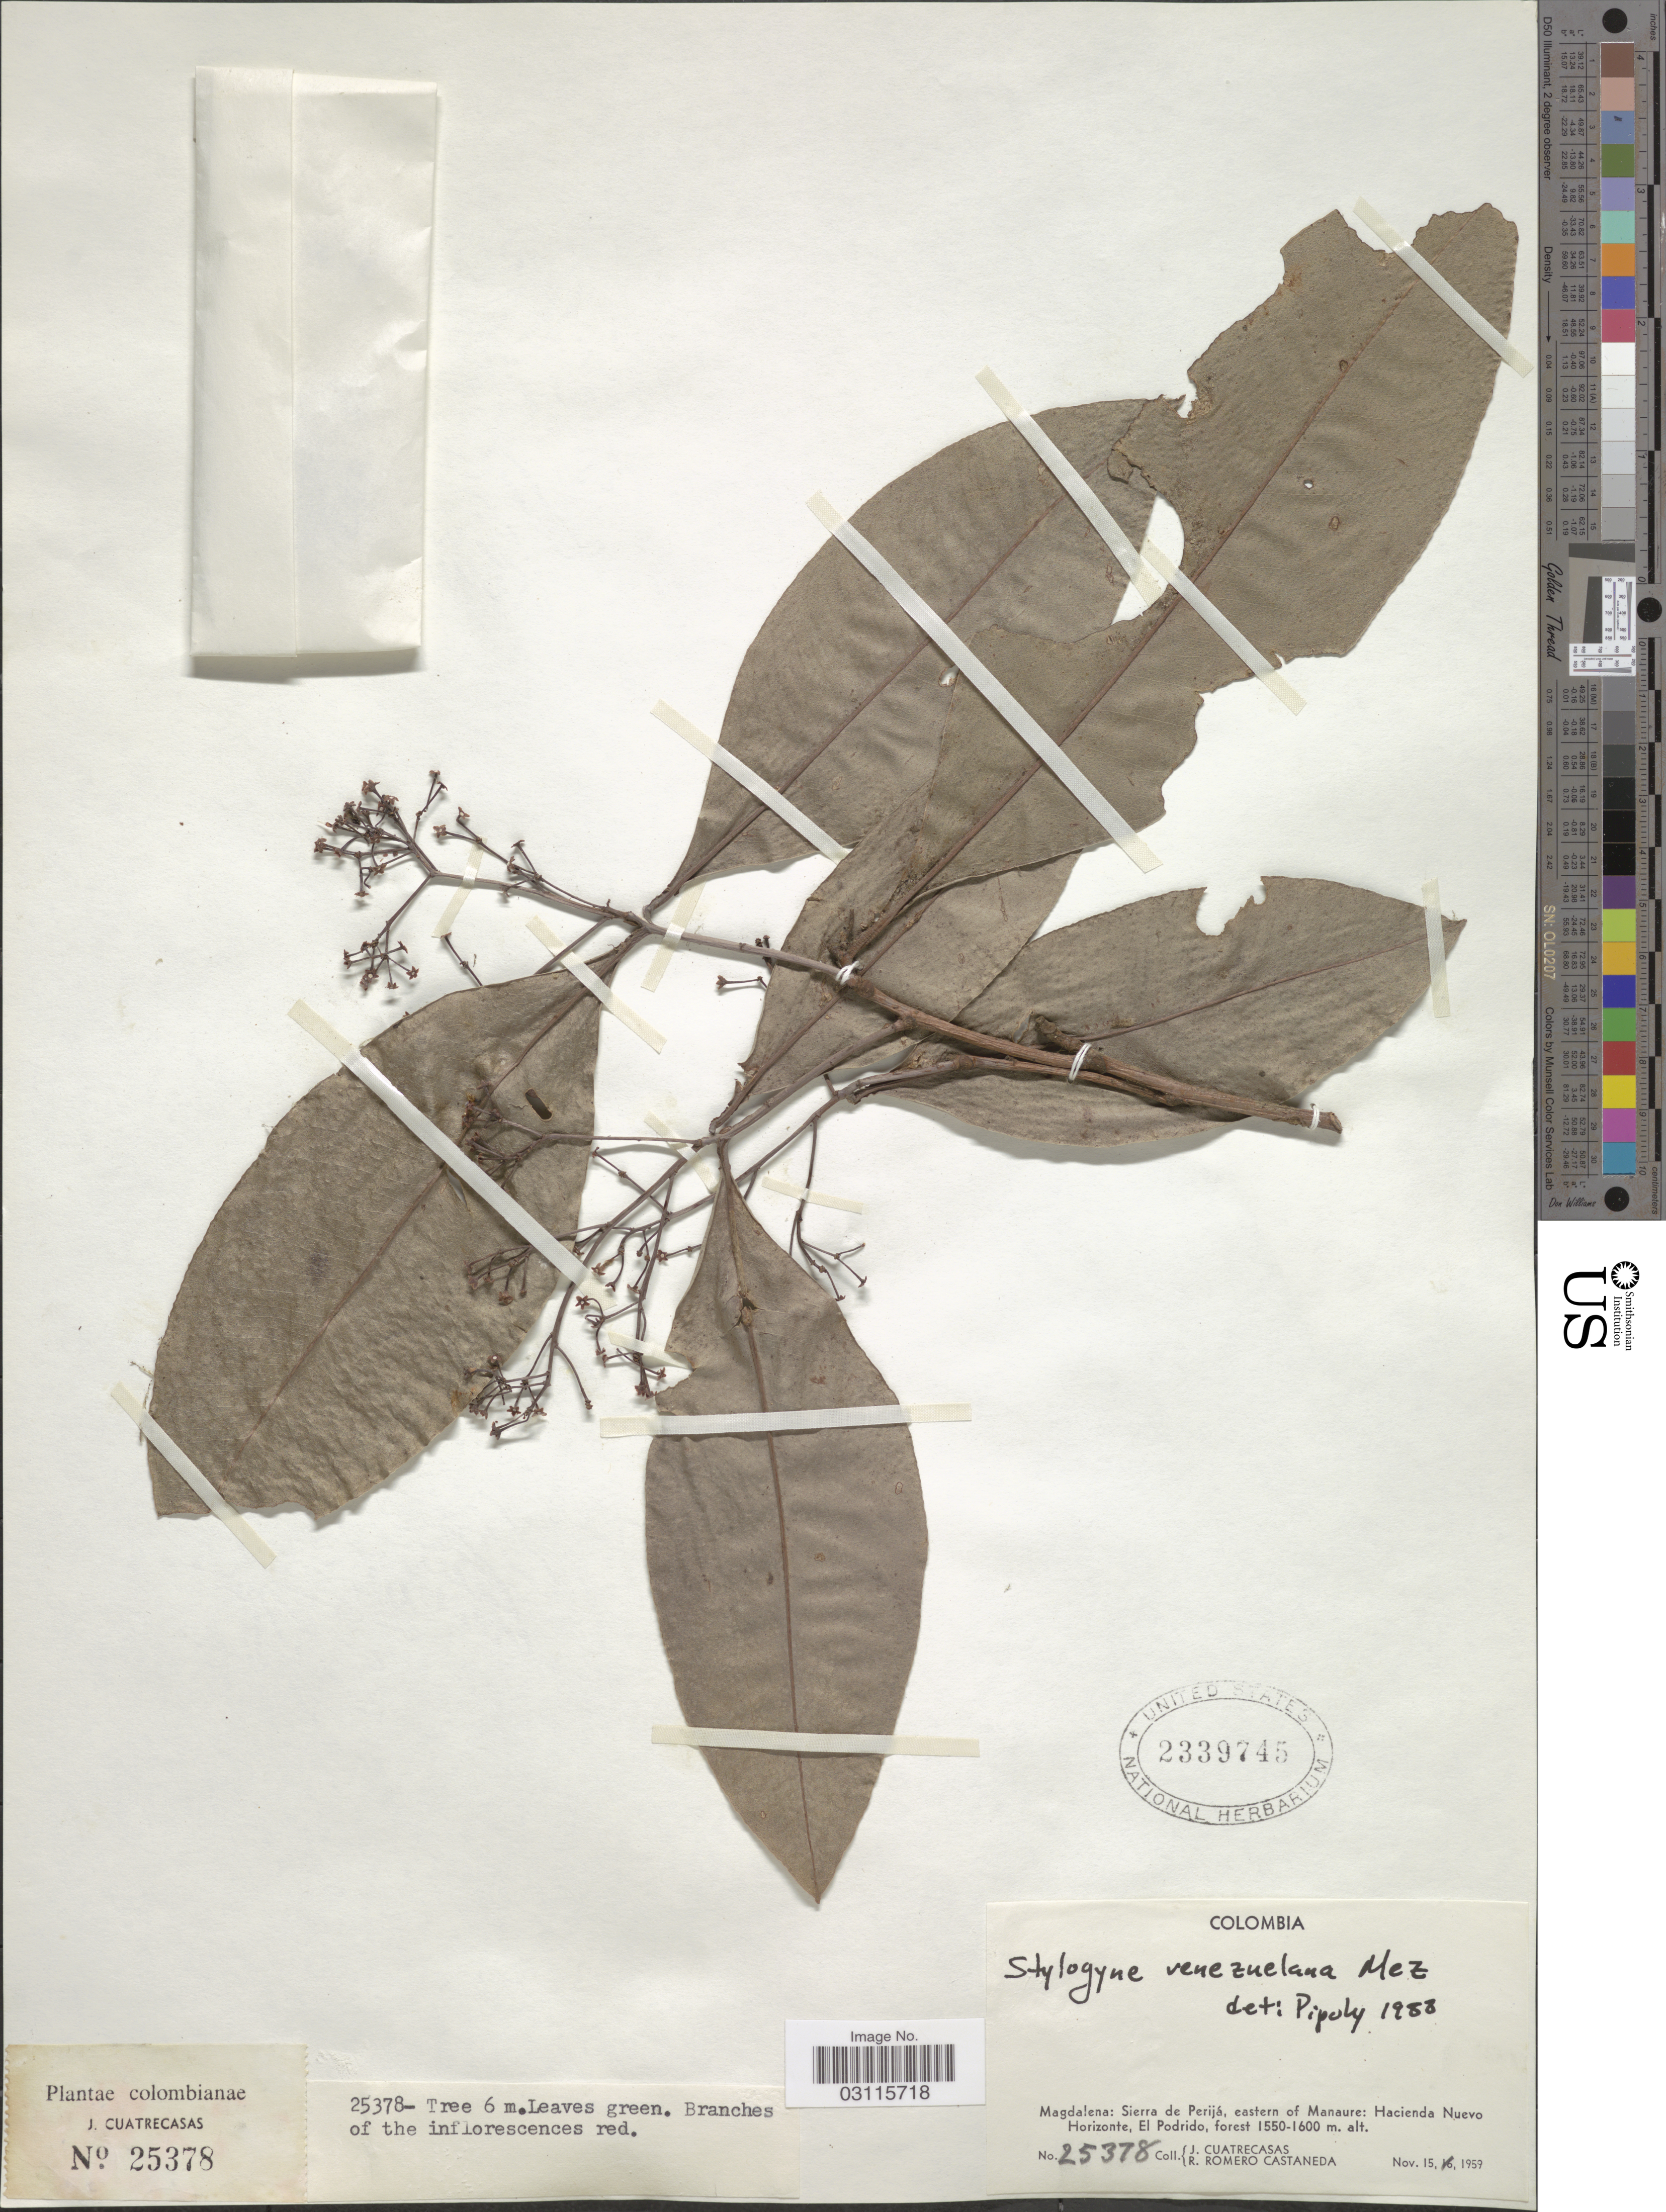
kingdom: Plantae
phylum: Tracheophyta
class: Magnoliopsida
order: Ericales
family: Primulaceae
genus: Stylogyne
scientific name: Stylogyne venezuelana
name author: Mez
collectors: J. Cuatrecasas & R. Romero Castañeda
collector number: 25378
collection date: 1959-11-15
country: Colombia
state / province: Magdalena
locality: Sierra de Perijá, eastern of Manaure: Hacienda Nuevo Horizonte, El Podrido.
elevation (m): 1550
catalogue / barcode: US 2339745